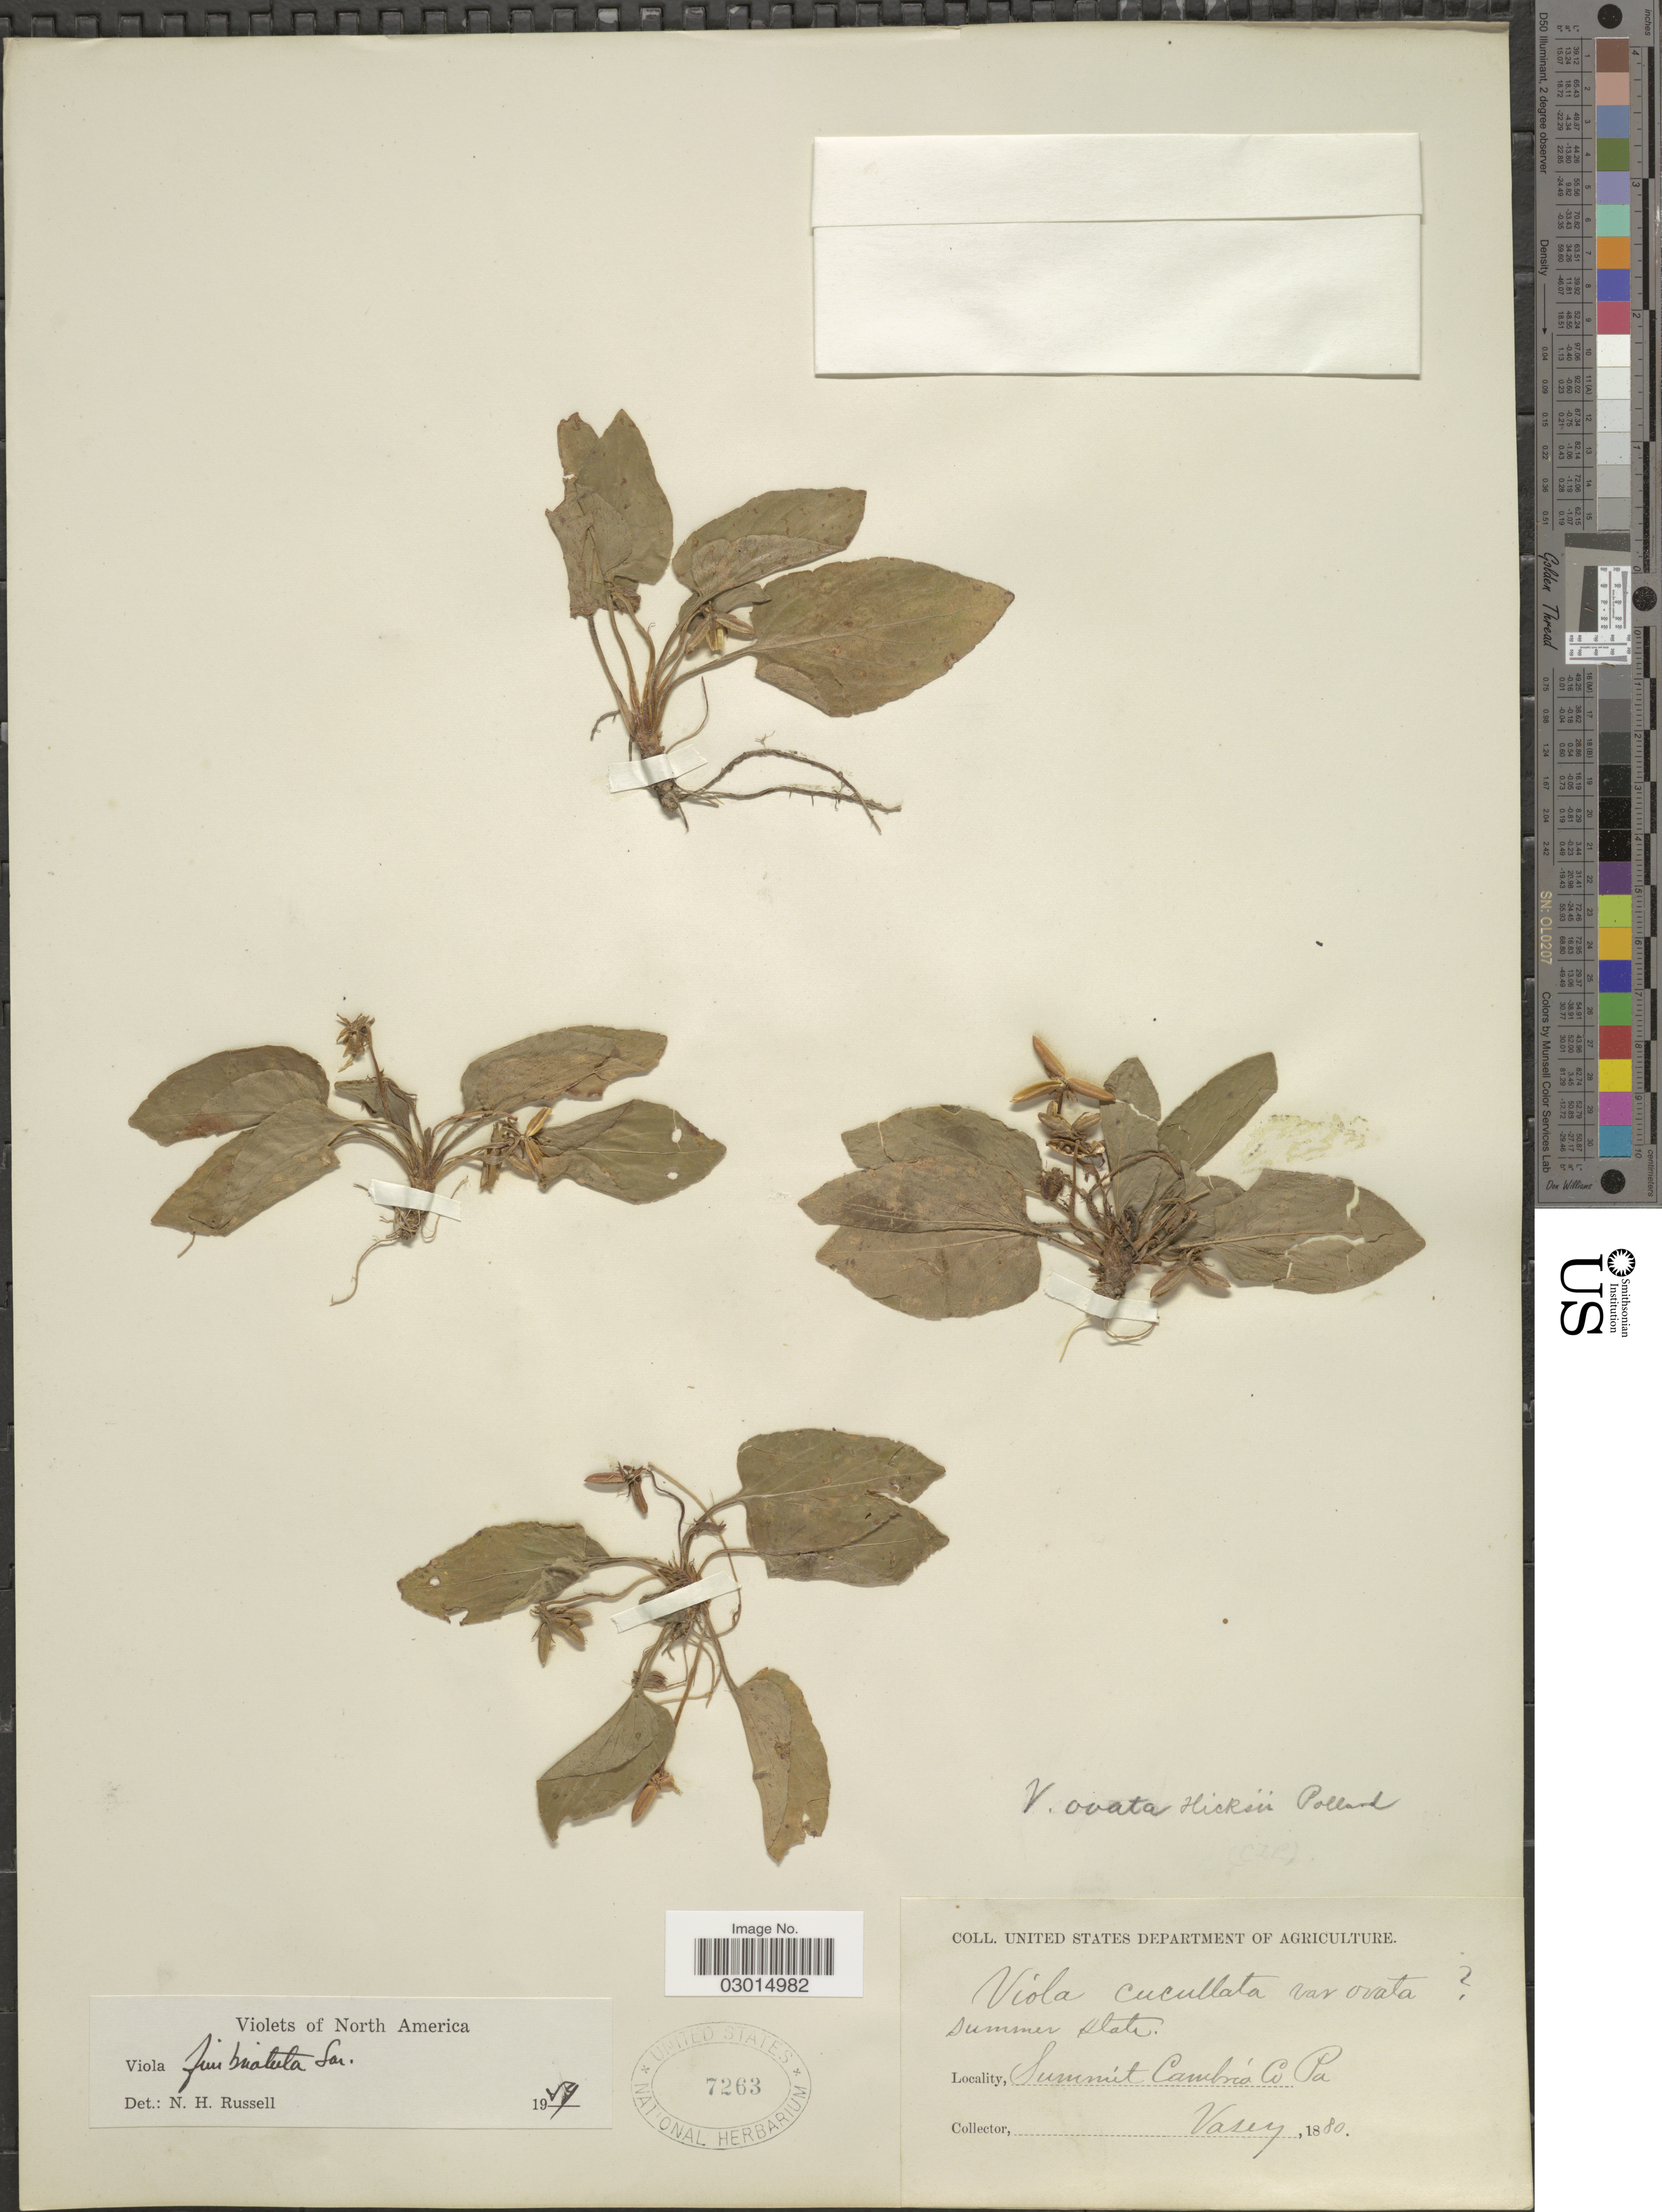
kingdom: Plantae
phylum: Tracheophyta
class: Magnoliopsida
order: Malpighiales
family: Violaceae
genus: Viola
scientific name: Viola fimbriatula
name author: Small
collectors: Vasey, --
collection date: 1880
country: United States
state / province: Pennsylvania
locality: Summit Cambria Co. Pa.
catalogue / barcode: US 7263